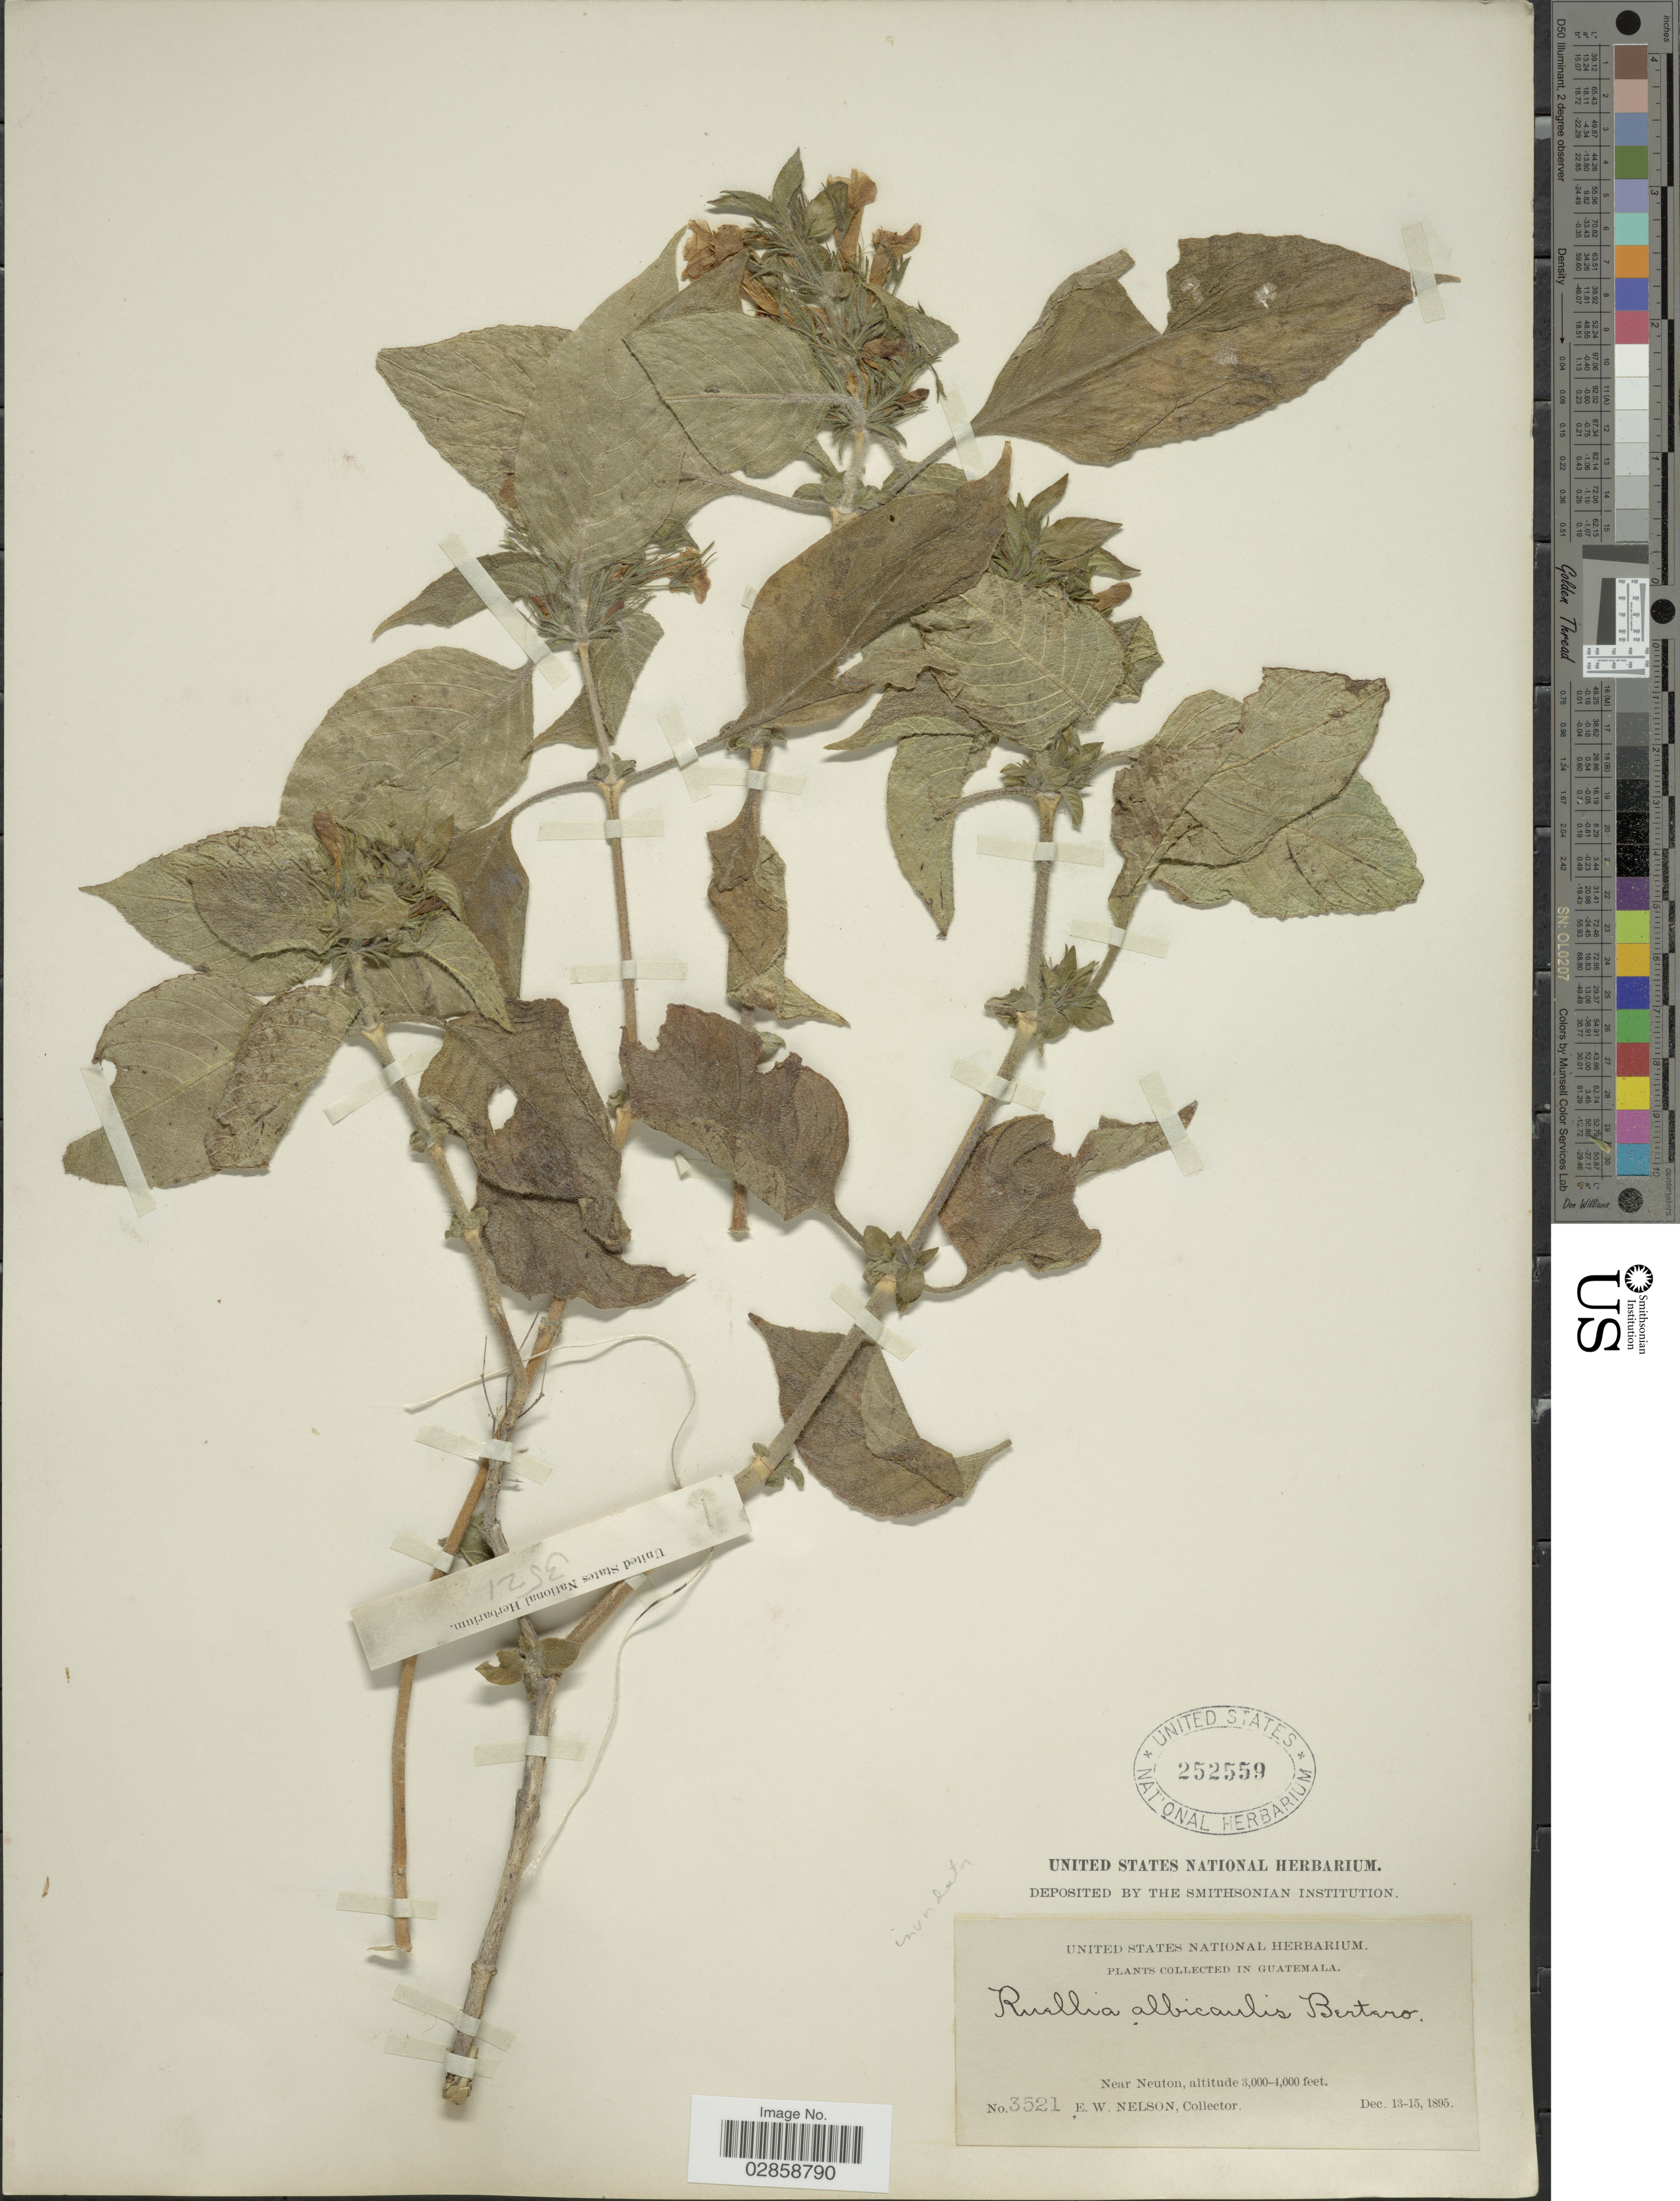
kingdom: Plantae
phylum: Tracheophyta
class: Magnoliopsida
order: Lamiales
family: Acanthaceae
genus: Ruellia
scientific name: Ruellia inundata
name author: Kunth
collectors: E. W. Nelson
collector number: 3521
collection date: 1895-12-13/1895-12-15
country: Guatemala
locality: Near Neuton.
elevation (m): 914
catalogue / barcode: US 252559